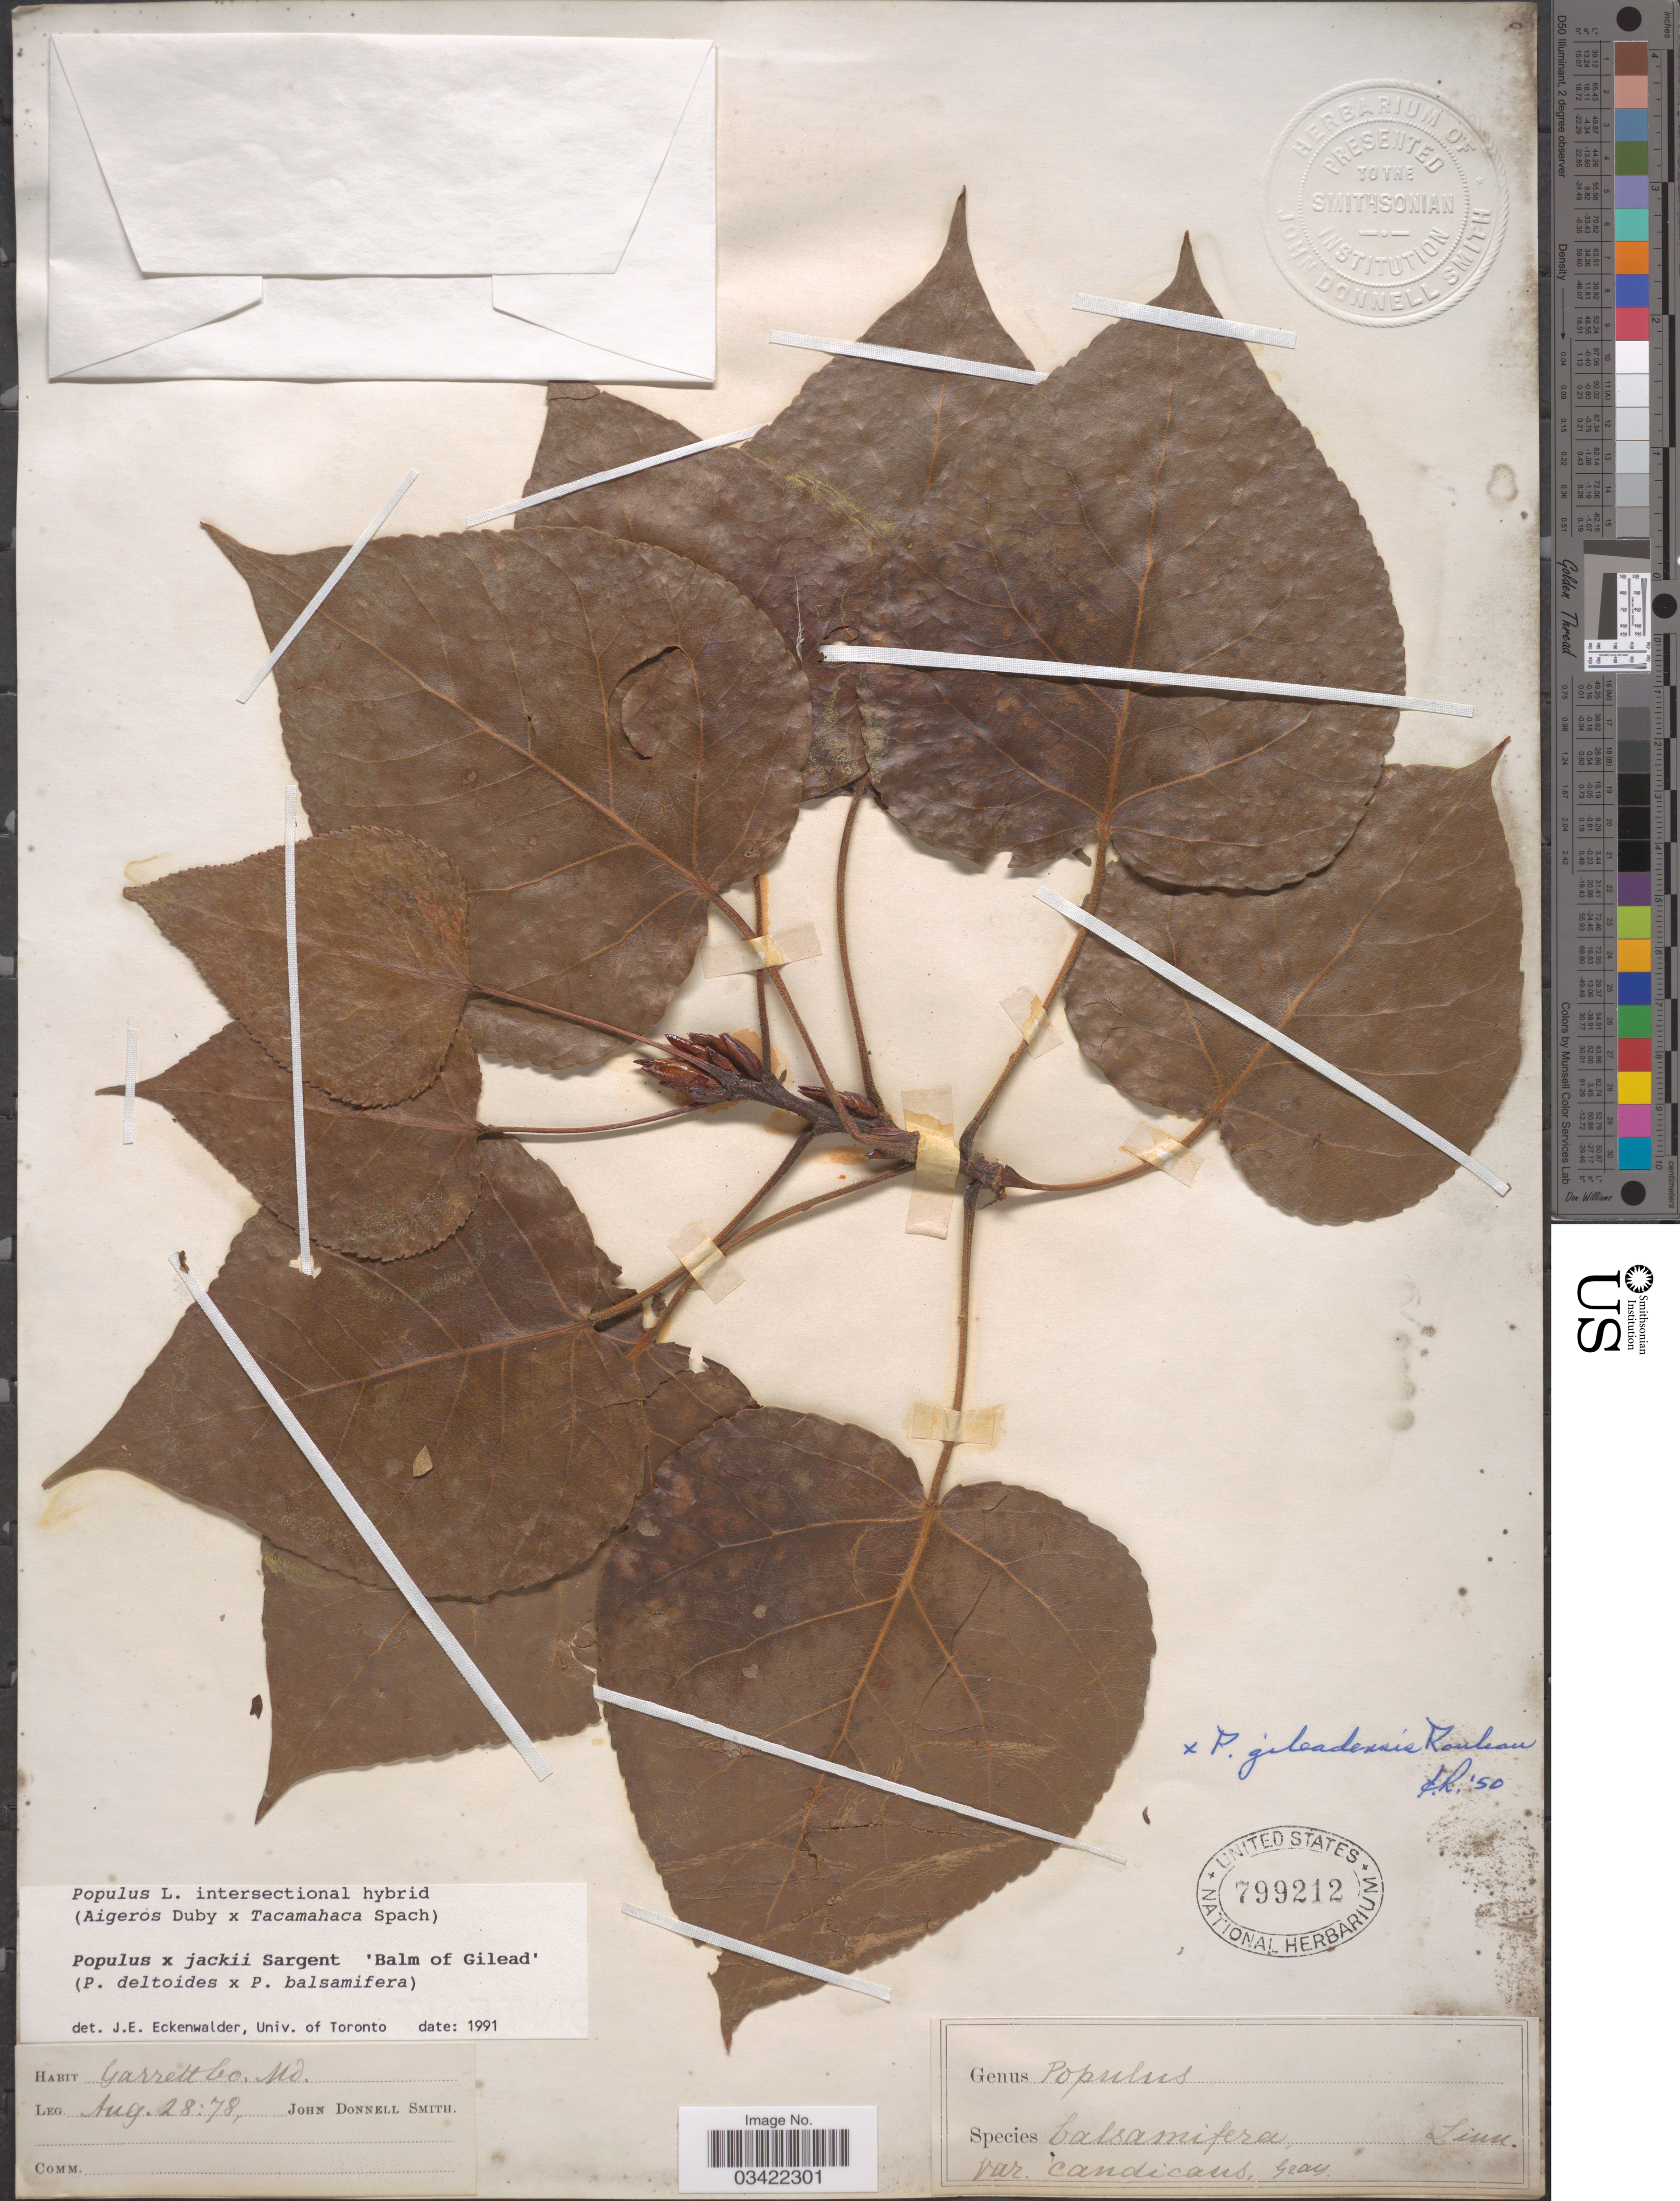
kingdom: Plantae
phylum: Tracheophyta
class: Magnoliopsida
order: Malpighiales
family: Salicaceae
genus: Populus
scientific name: Populus x jackii 'Balm of Gilead'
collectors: J. Donnell Smith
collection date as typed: Transcribed d/m/y: 28/8/78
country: United States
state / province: Maryland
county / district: Garrett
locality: Garrett Co.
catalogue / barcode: US 799212